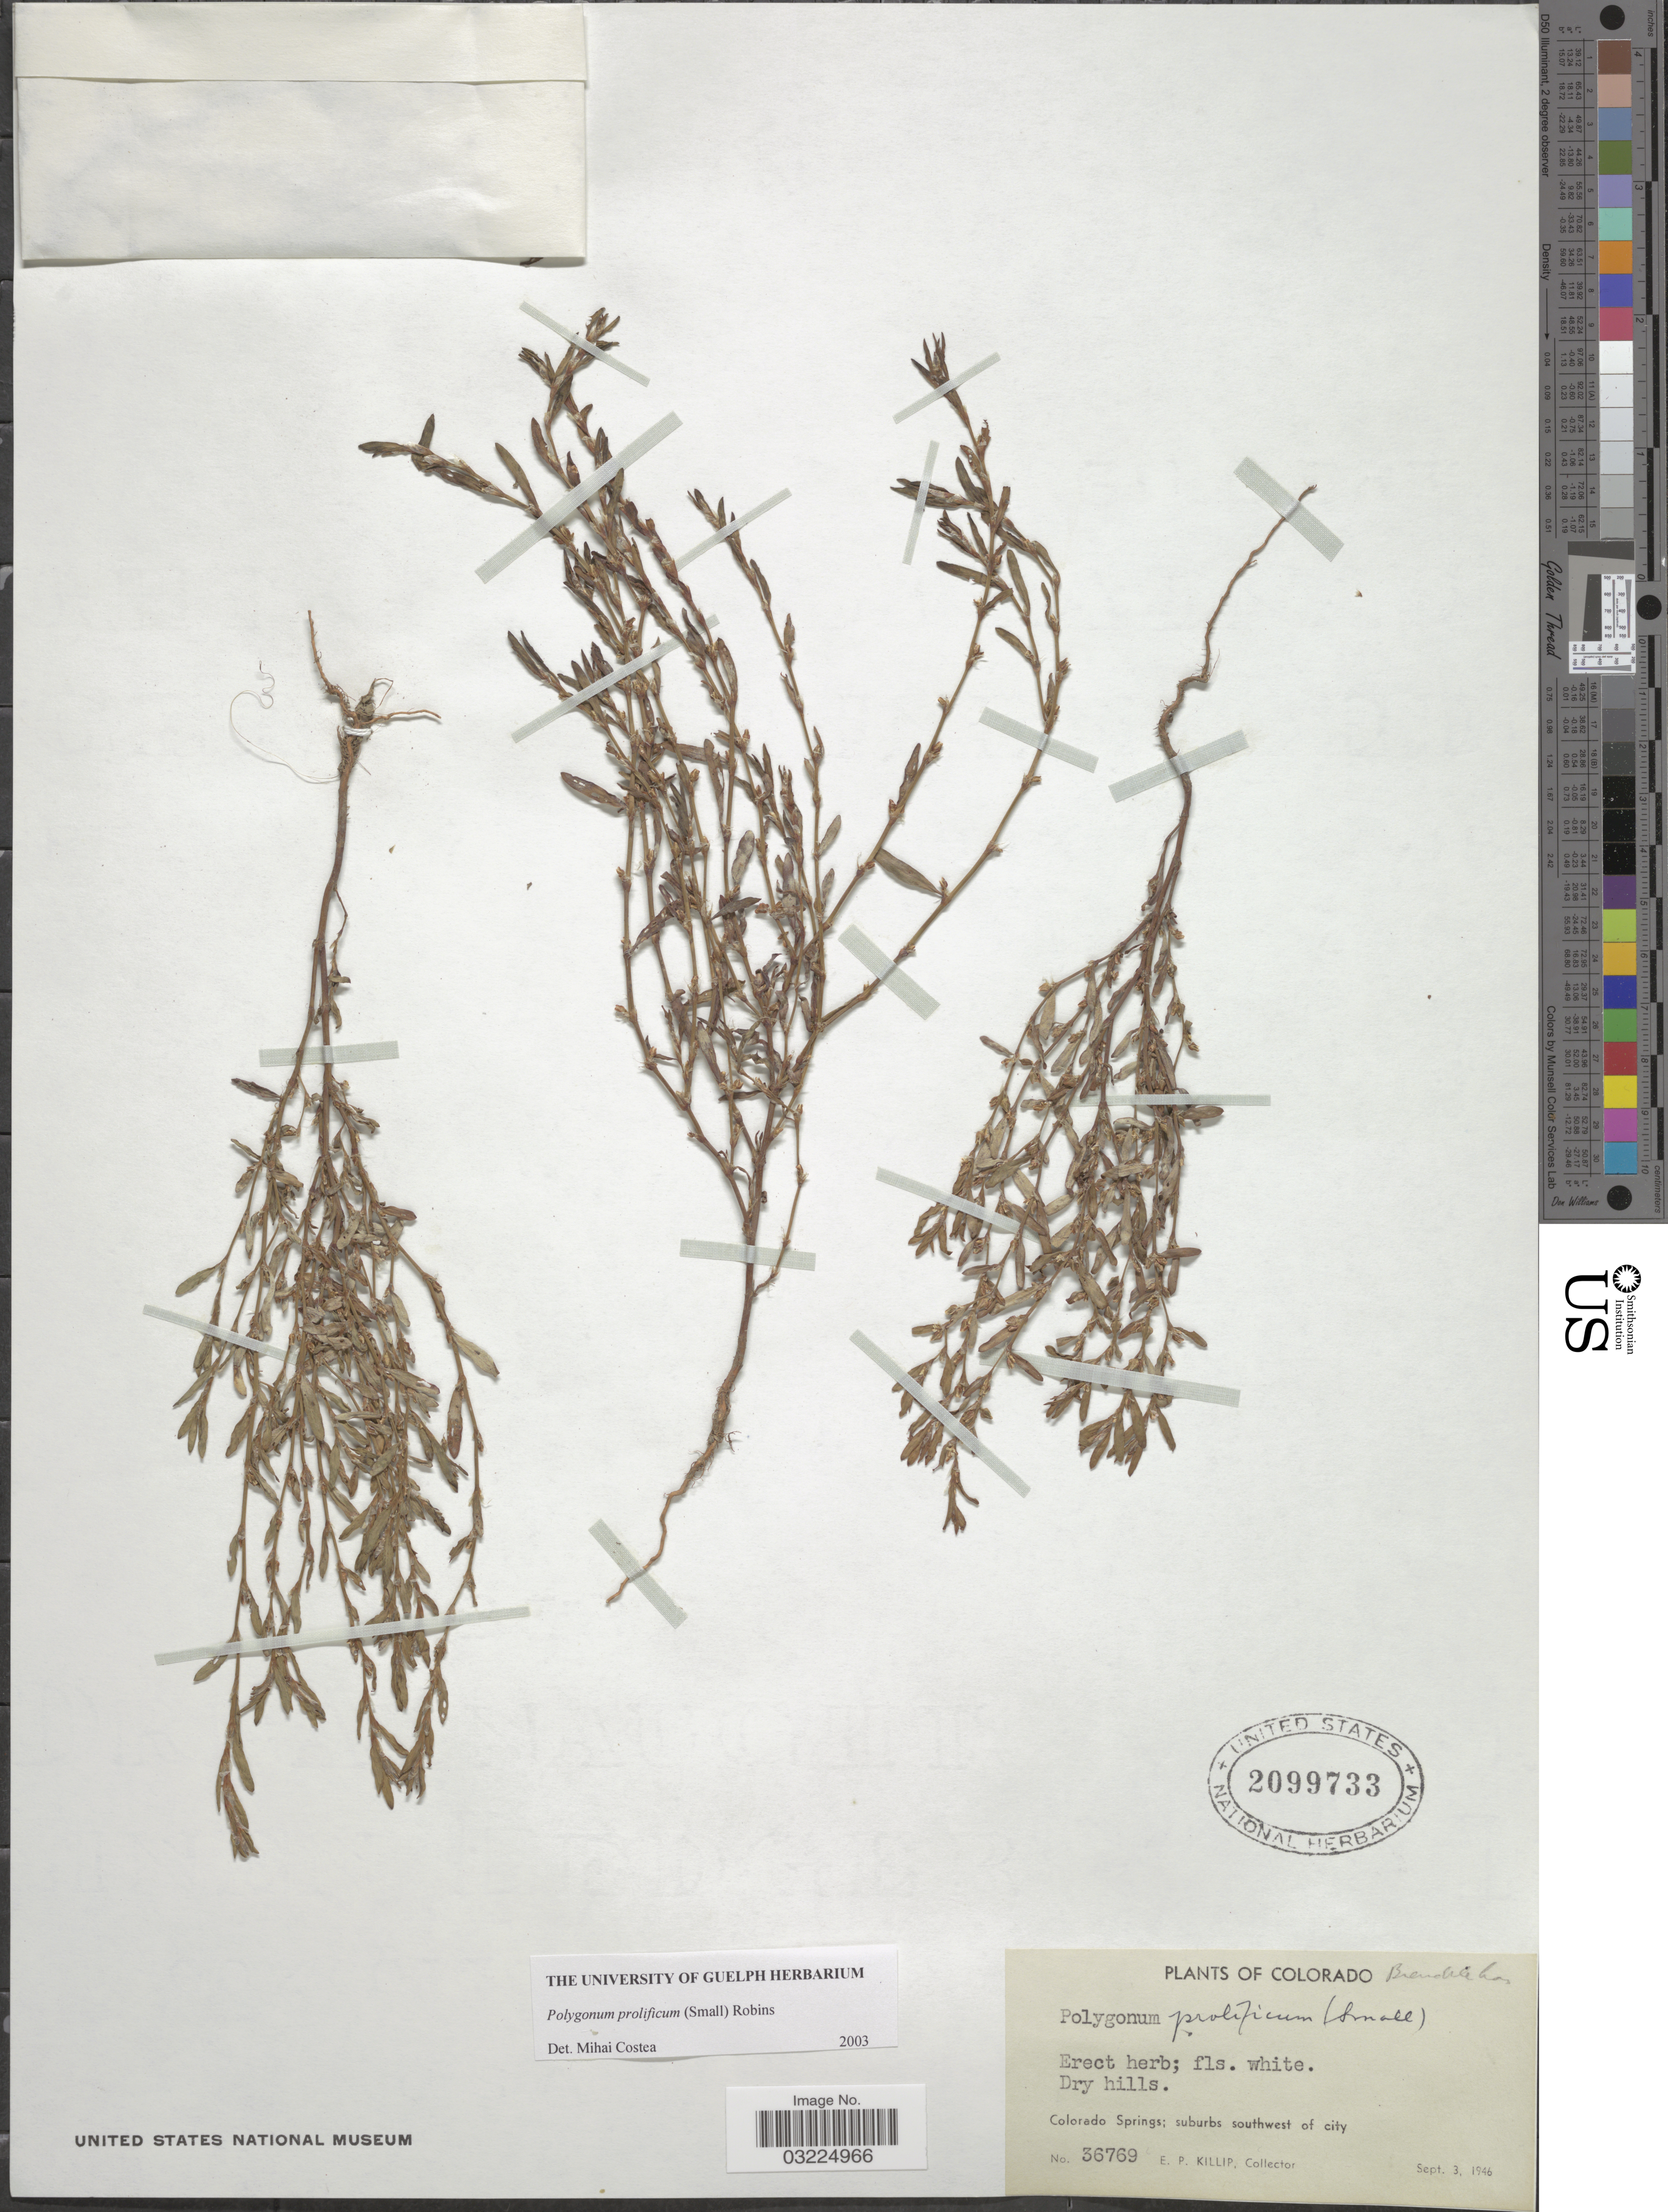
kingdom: Plantae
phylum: Tracheophyta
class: Magnoliopsida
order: Caryophyllales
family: Polygonaceae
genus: Polygonum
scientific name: Polygonum prolificum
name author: (Small) B.L. Rob.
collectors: E. P. Killip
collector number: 36769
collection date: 1946-09-03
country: United States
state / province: Colorado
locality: Colorado Springs; suburbs southwest of city.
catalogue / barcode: US 2099733